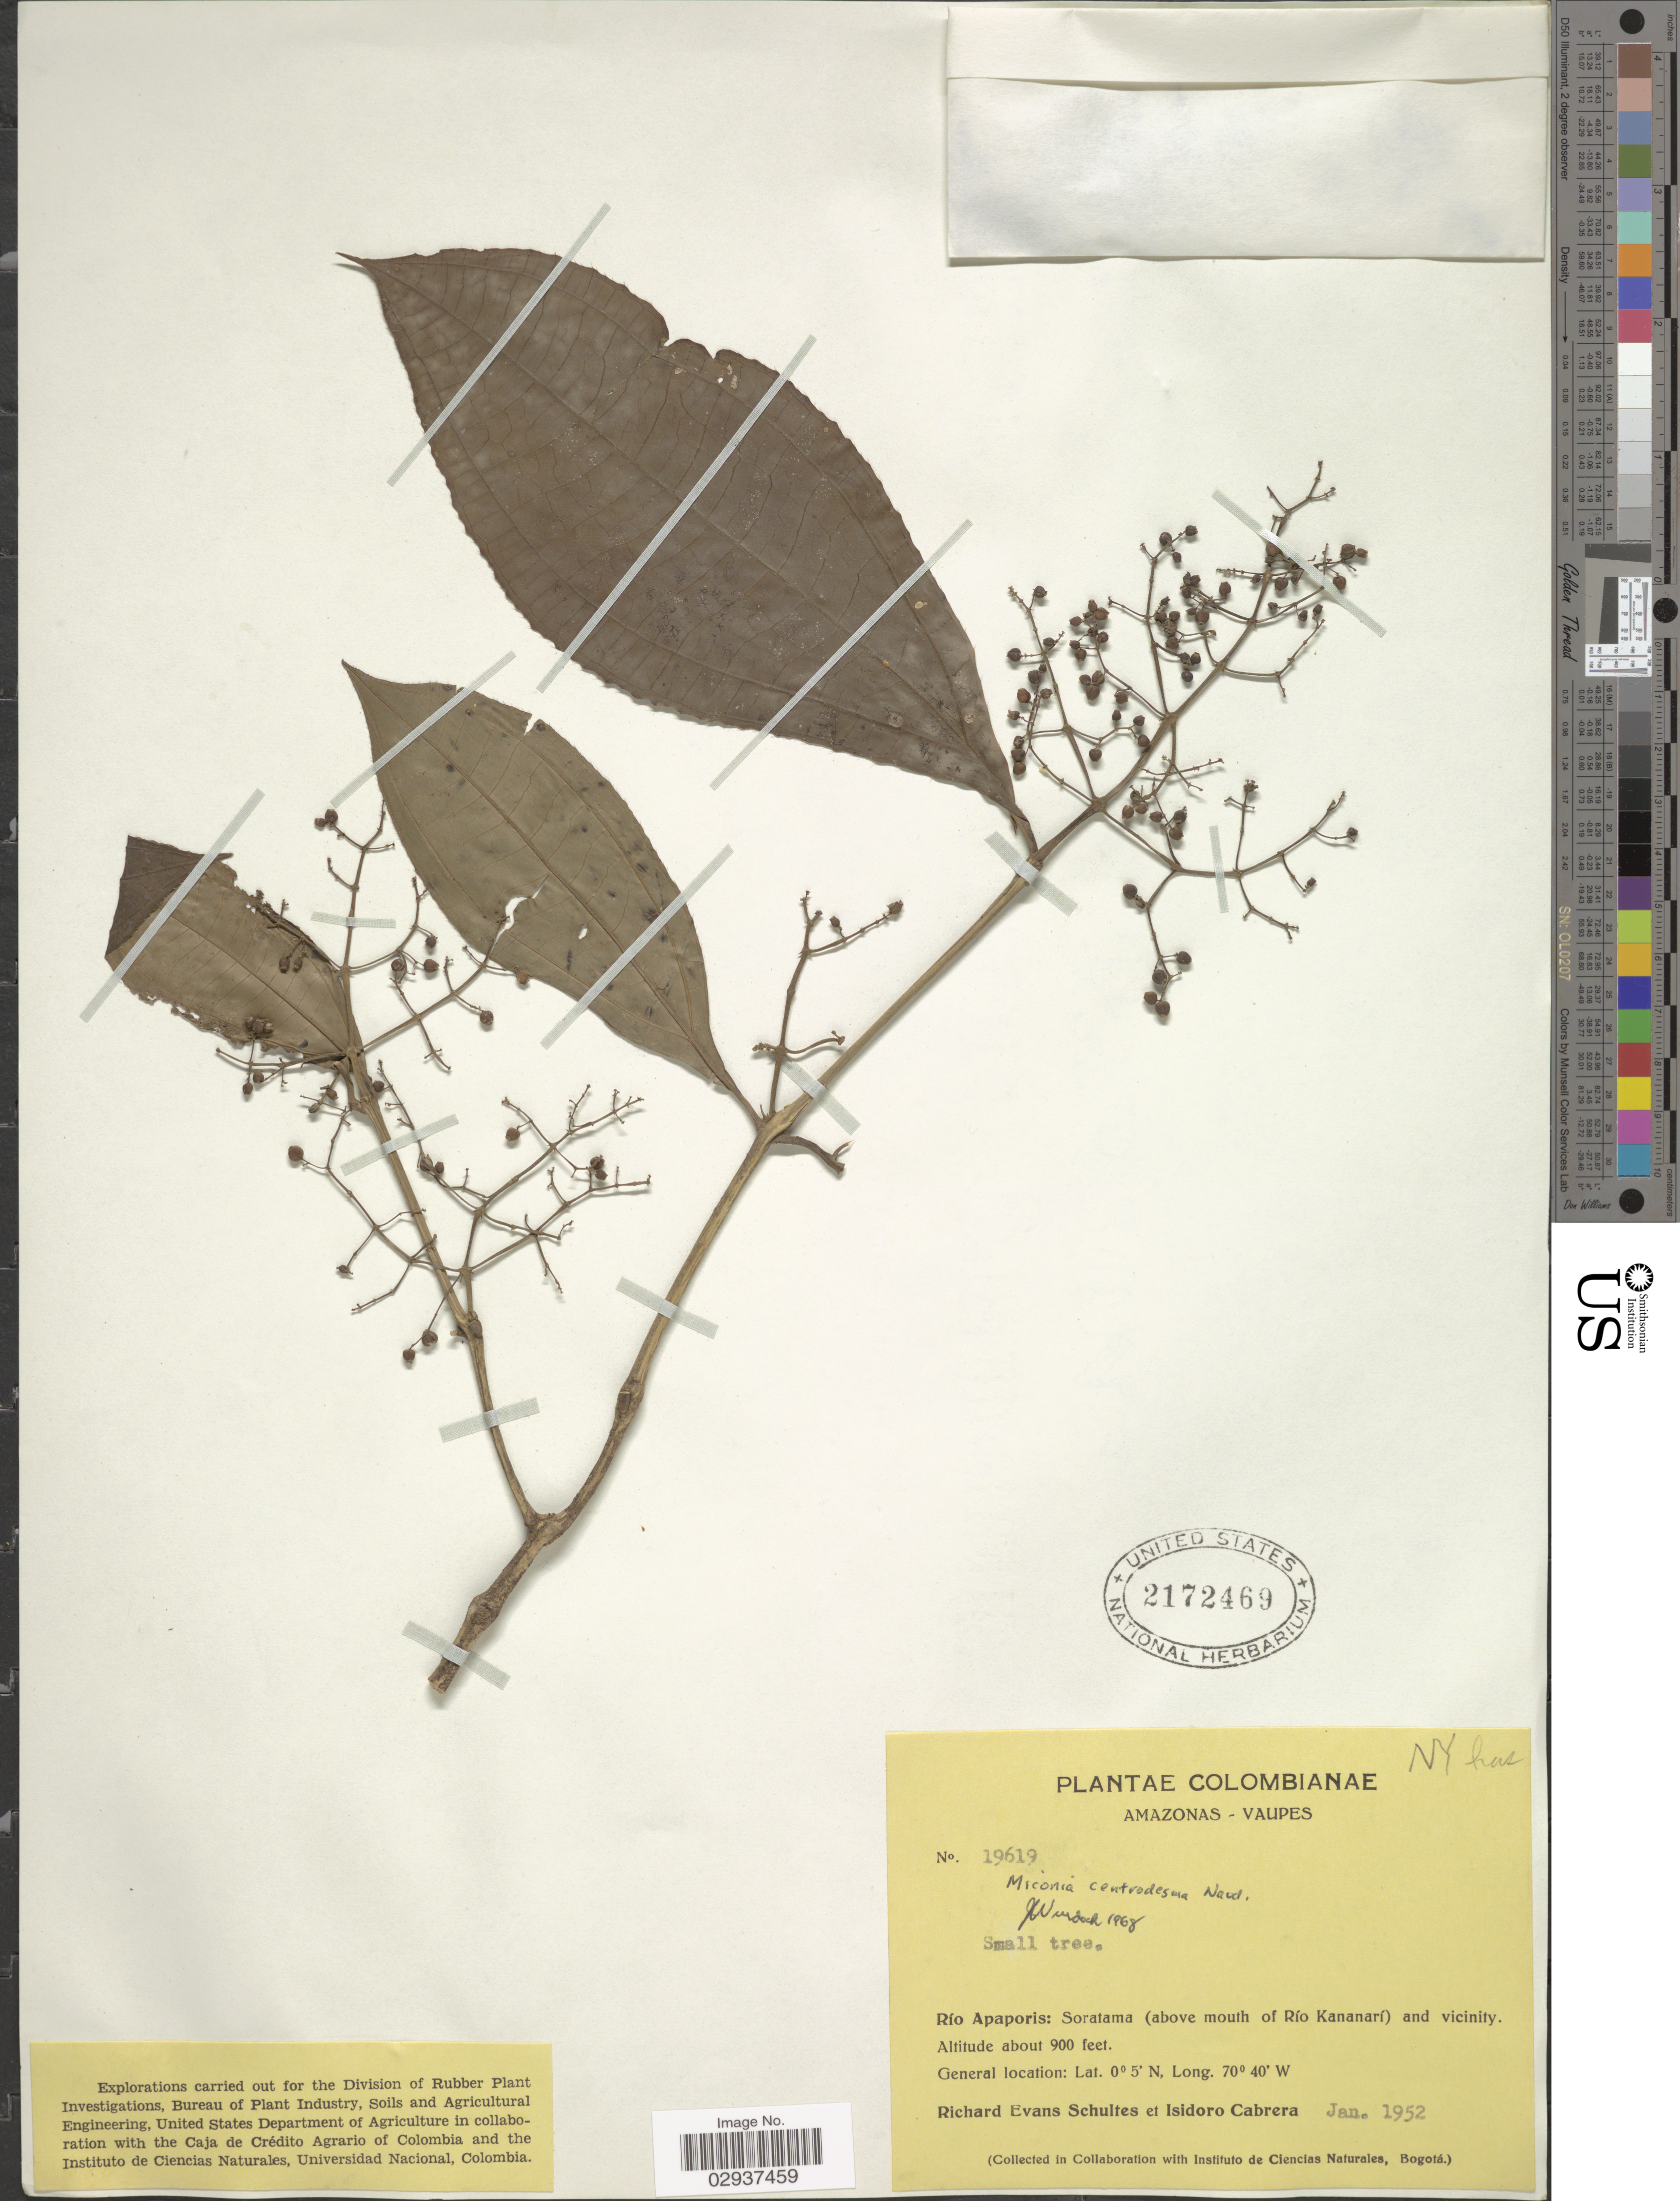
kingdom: Plantae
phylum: Tracheophyta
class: Magnoliopsida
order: Myrtales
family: Melastomataceae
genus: Miconia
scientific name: Miconia centrodesma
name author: Naudin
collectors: R. E. Schultes & I. Cabrera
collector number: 19619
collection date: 1952-01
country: Colombia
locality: Amazonas - Vaupes. Río Apaporis: Soratama (above mouth of Río Kananarí) and vicinity.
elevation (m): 274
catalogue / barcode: US 2172469